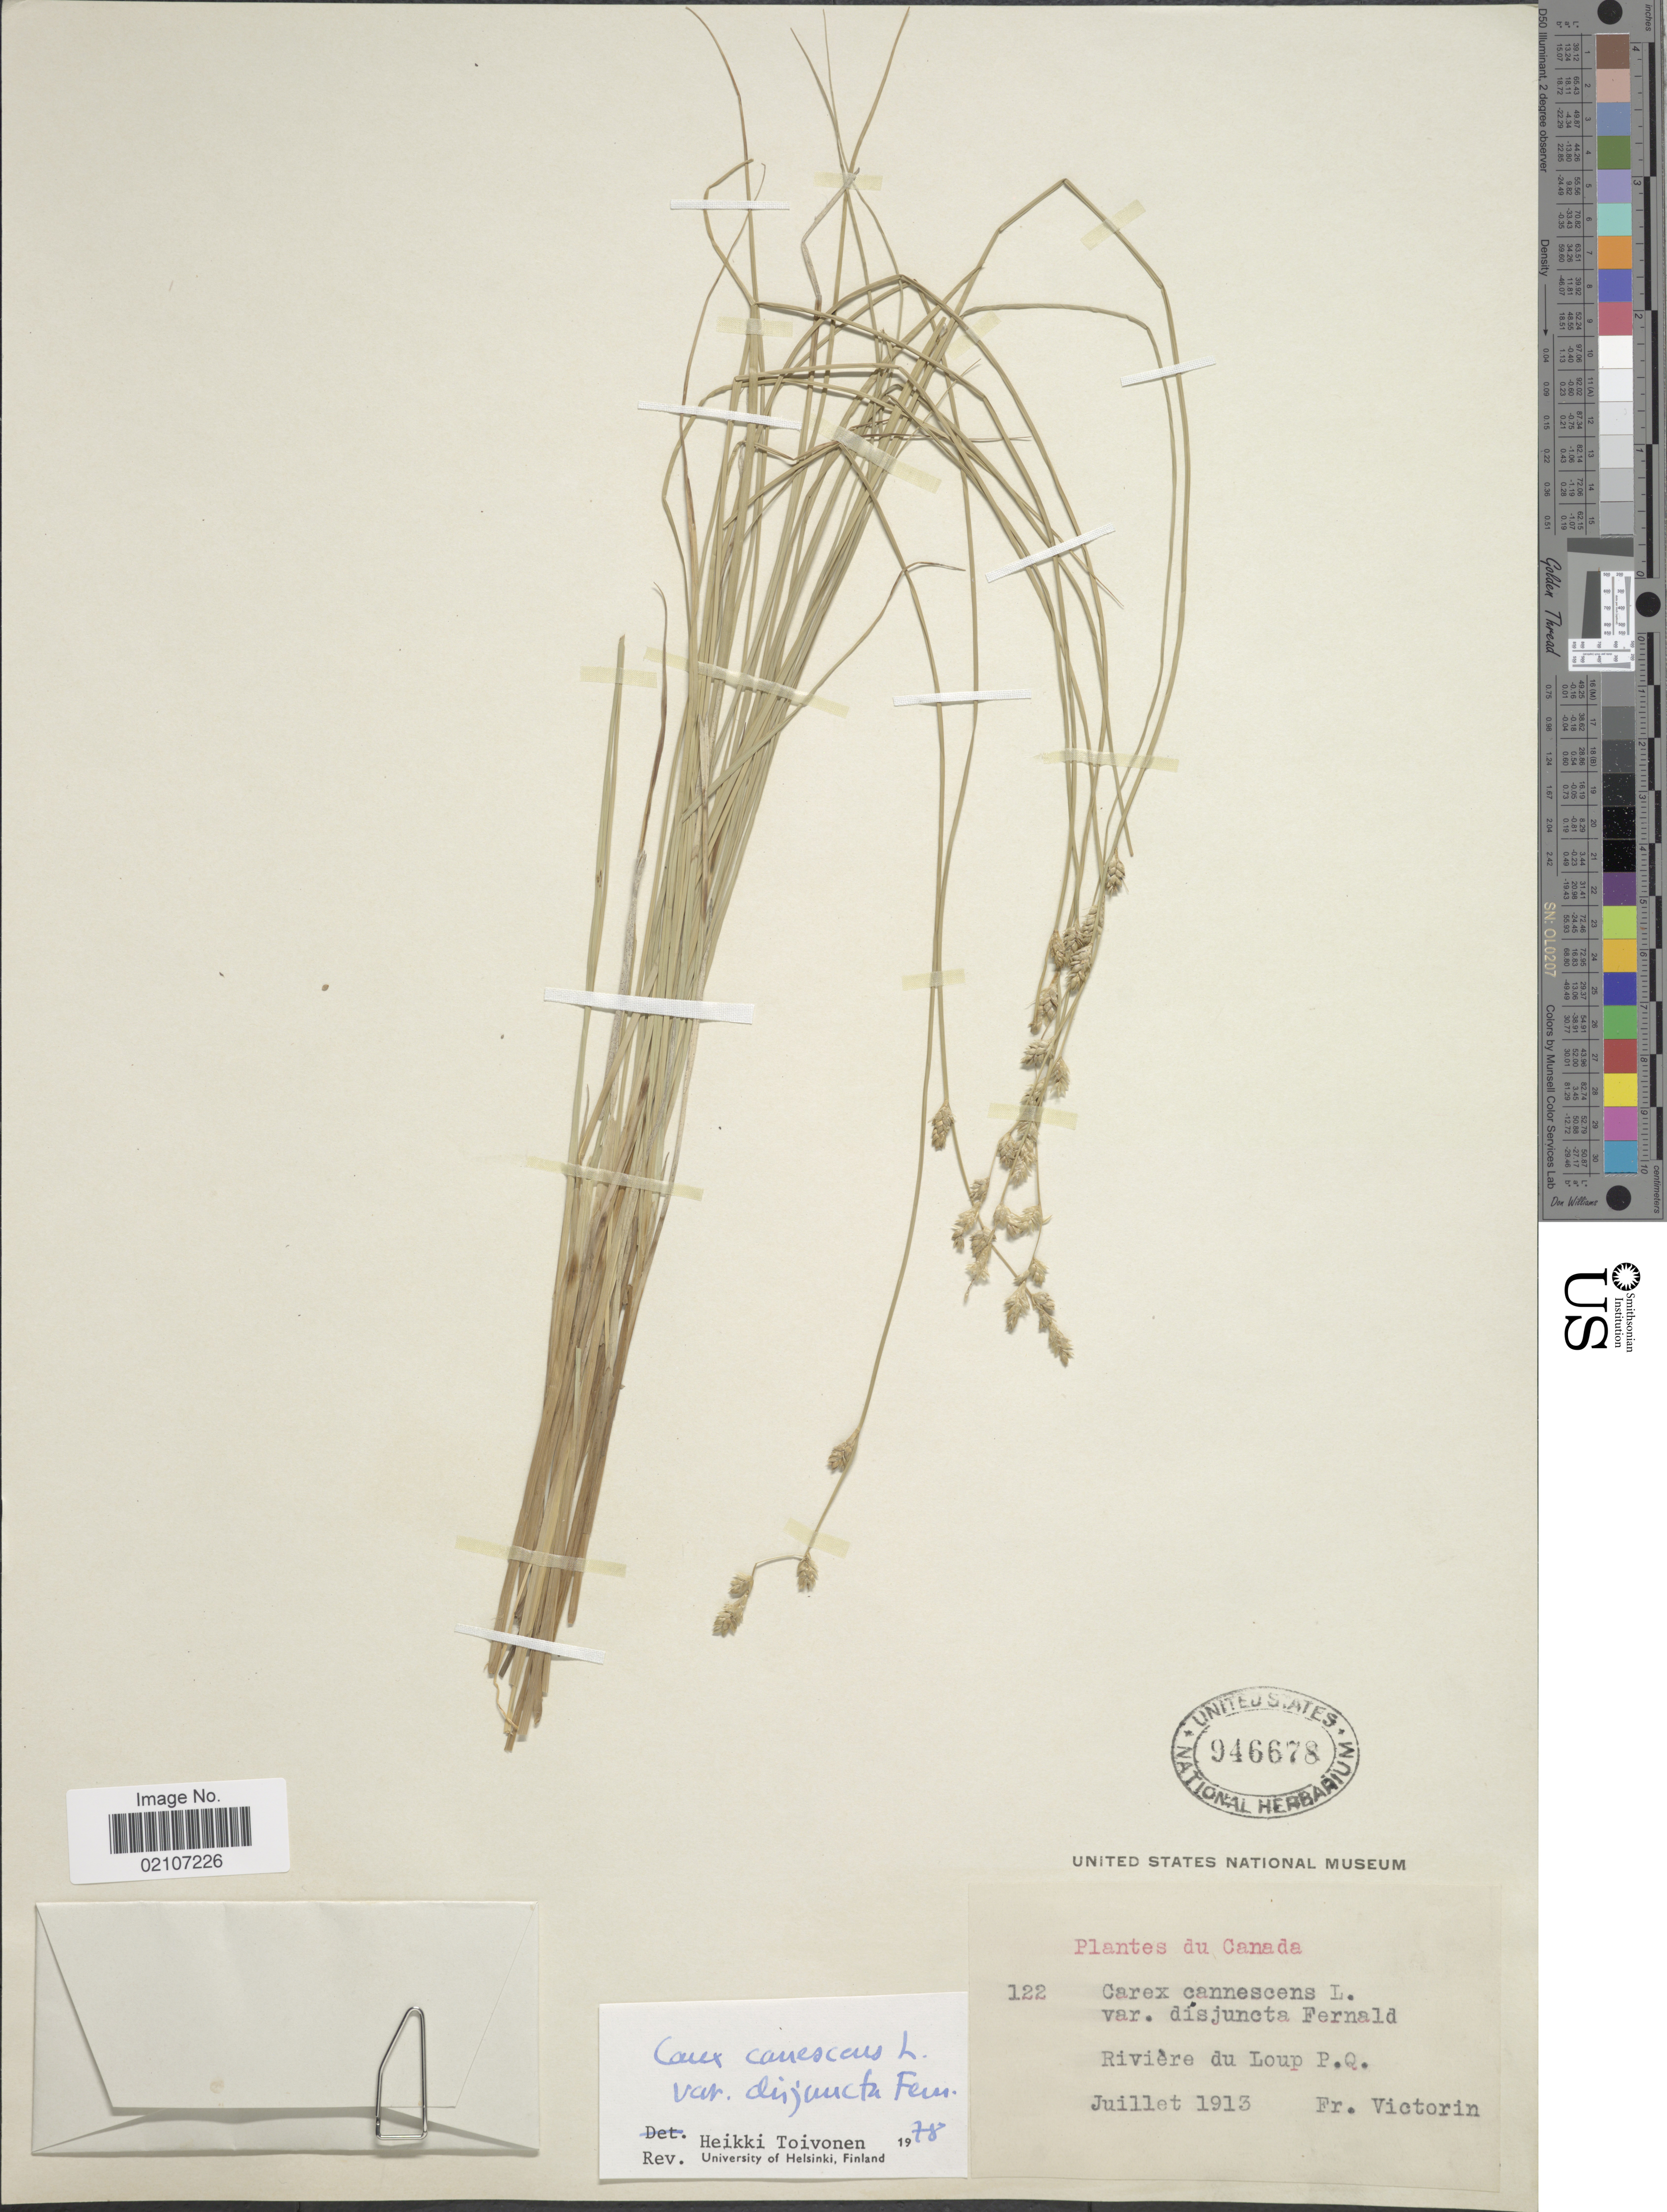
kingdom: Plantae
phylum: Tracheophyta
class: Liliopsida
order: Poales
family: Cyperaceae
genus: Carex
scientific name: Carex canescens var. disjuncta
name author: Fernald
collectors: B. Victorin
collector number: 122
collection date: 1913-07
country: Canada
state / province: Quebec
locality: Riviere du Loup P.Q.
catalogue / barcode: US 946678